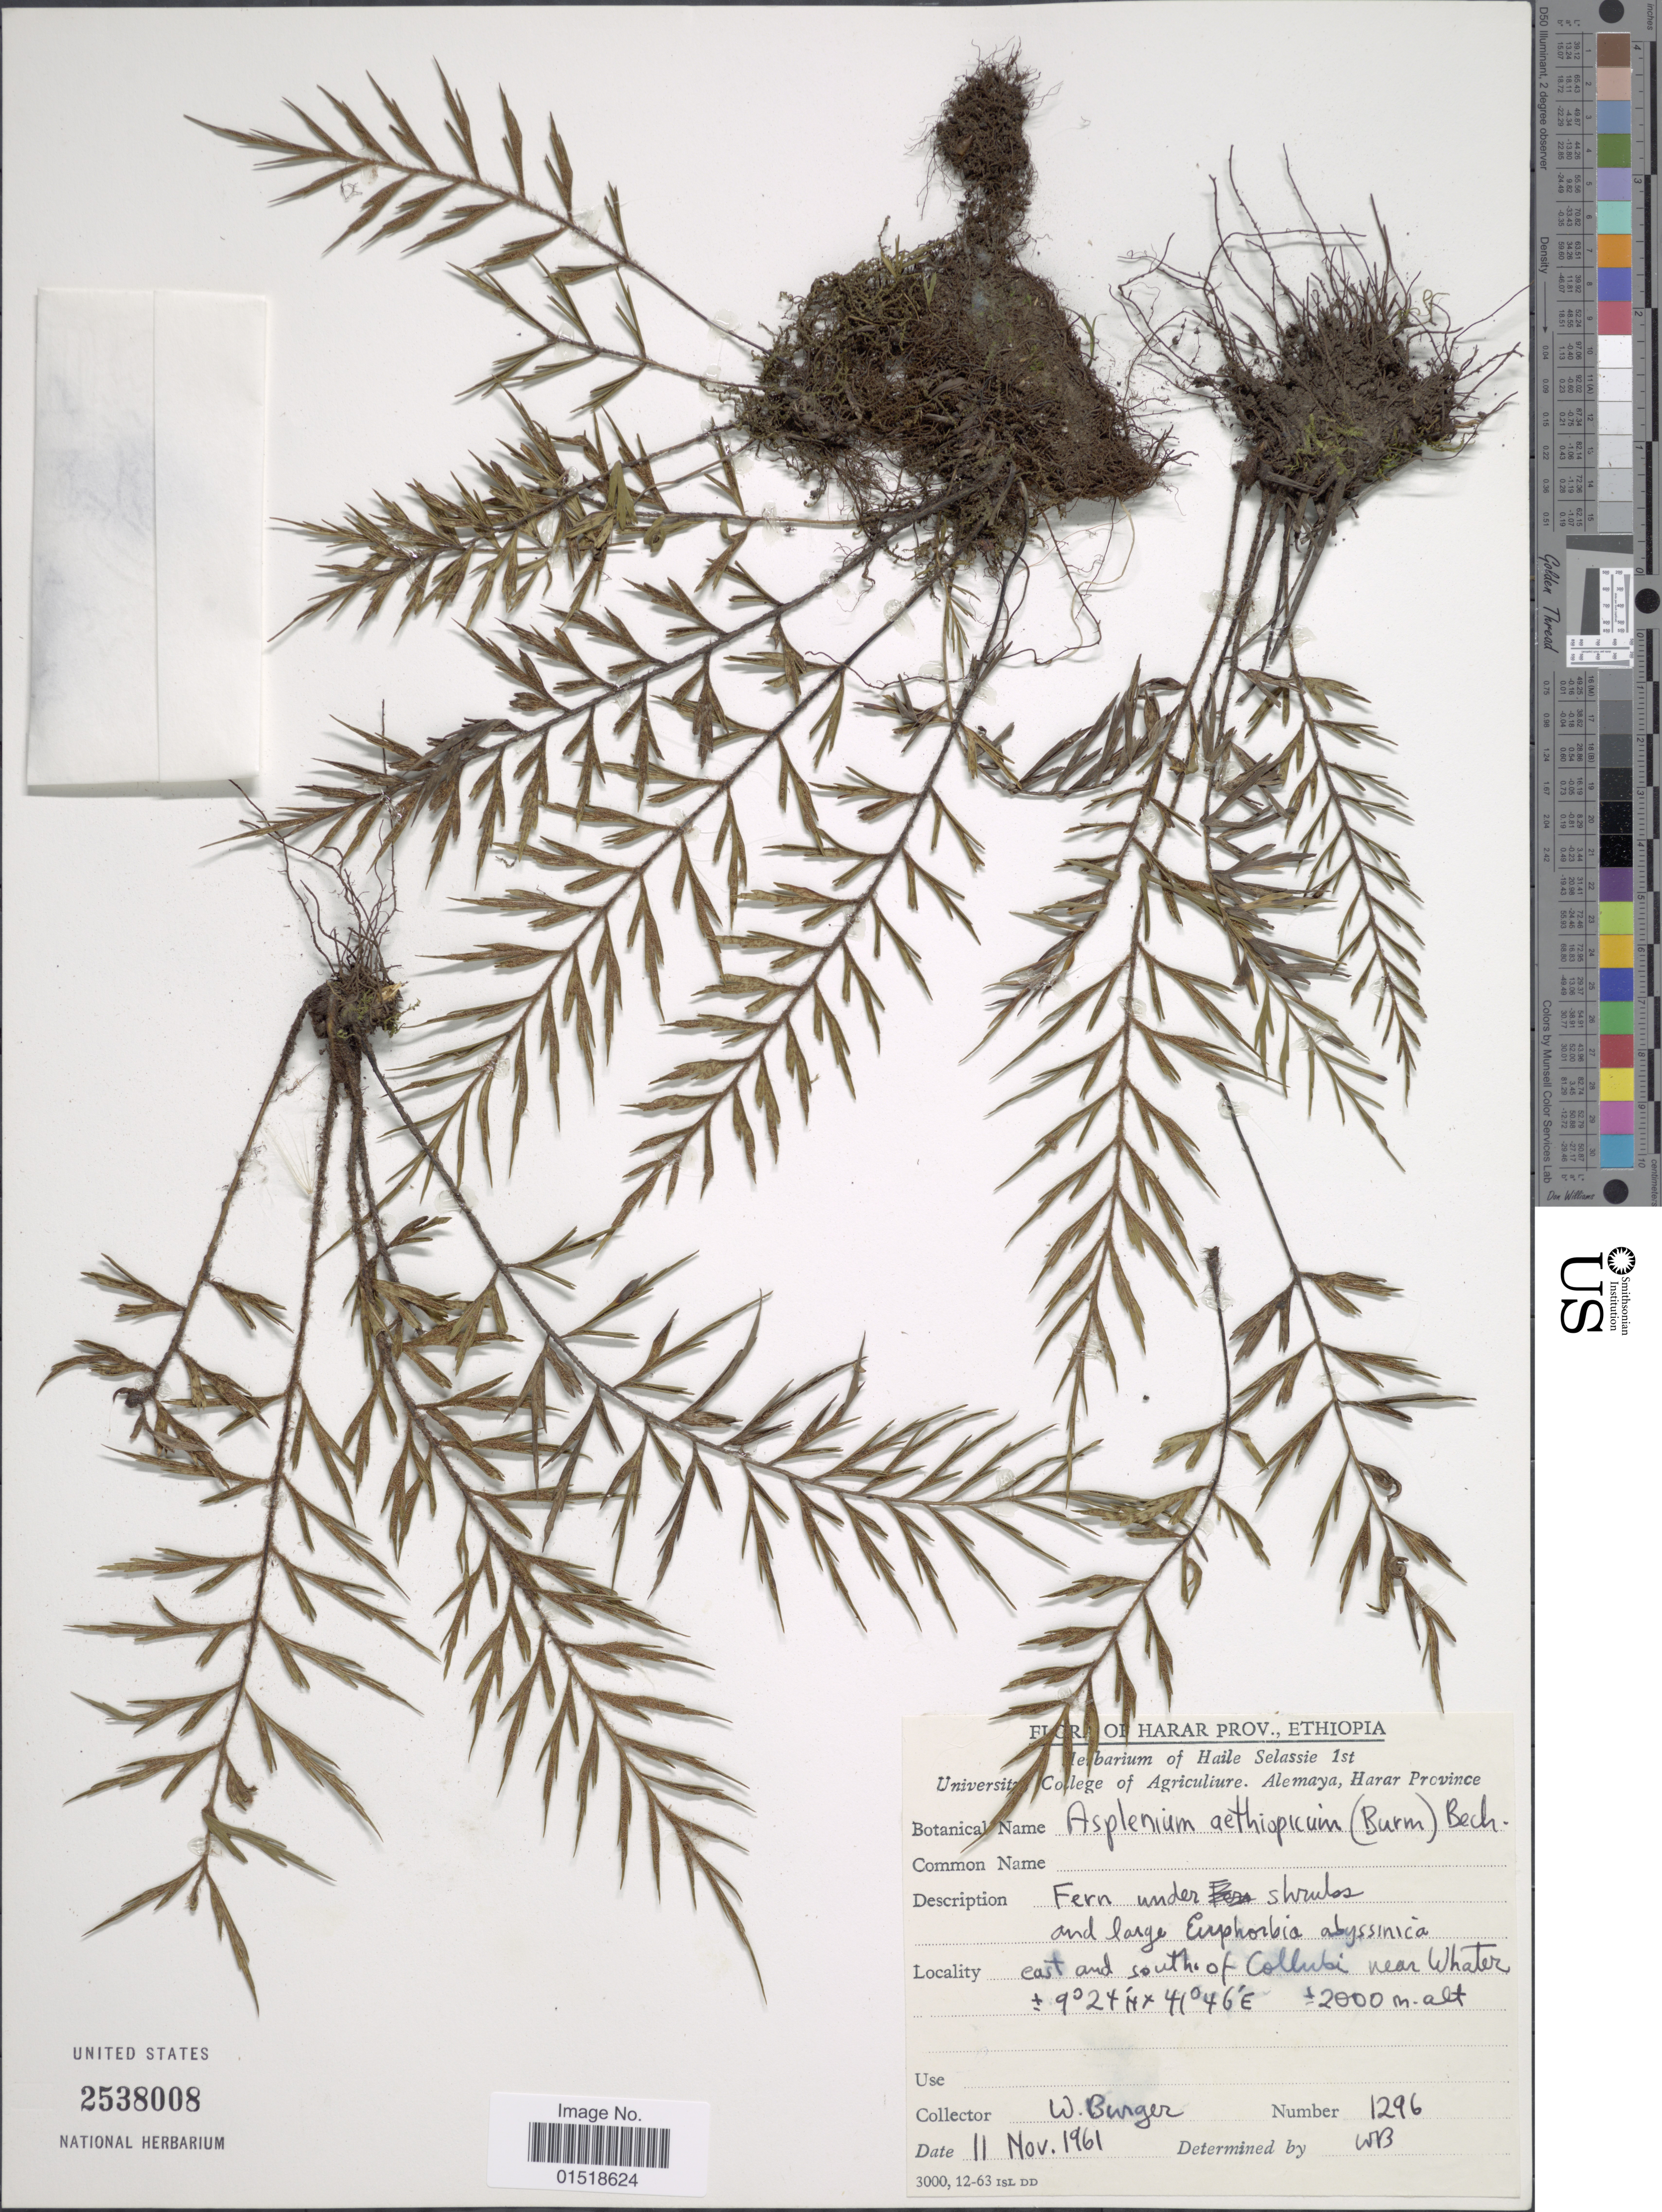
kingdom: Plantae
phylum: Tracheophyta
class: Polypodiopsida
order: Polypodiales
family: Aspleniaceae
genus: Asplenium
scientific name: Asplenium aethiopicum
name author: (Burm. f.) Bech.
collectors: W. Burger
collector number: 1296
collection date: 1961-11-11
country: Ethiopia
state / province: Oromiya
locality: East and south of Collubi near Whater.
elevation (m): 2000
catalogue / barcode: US 2538008